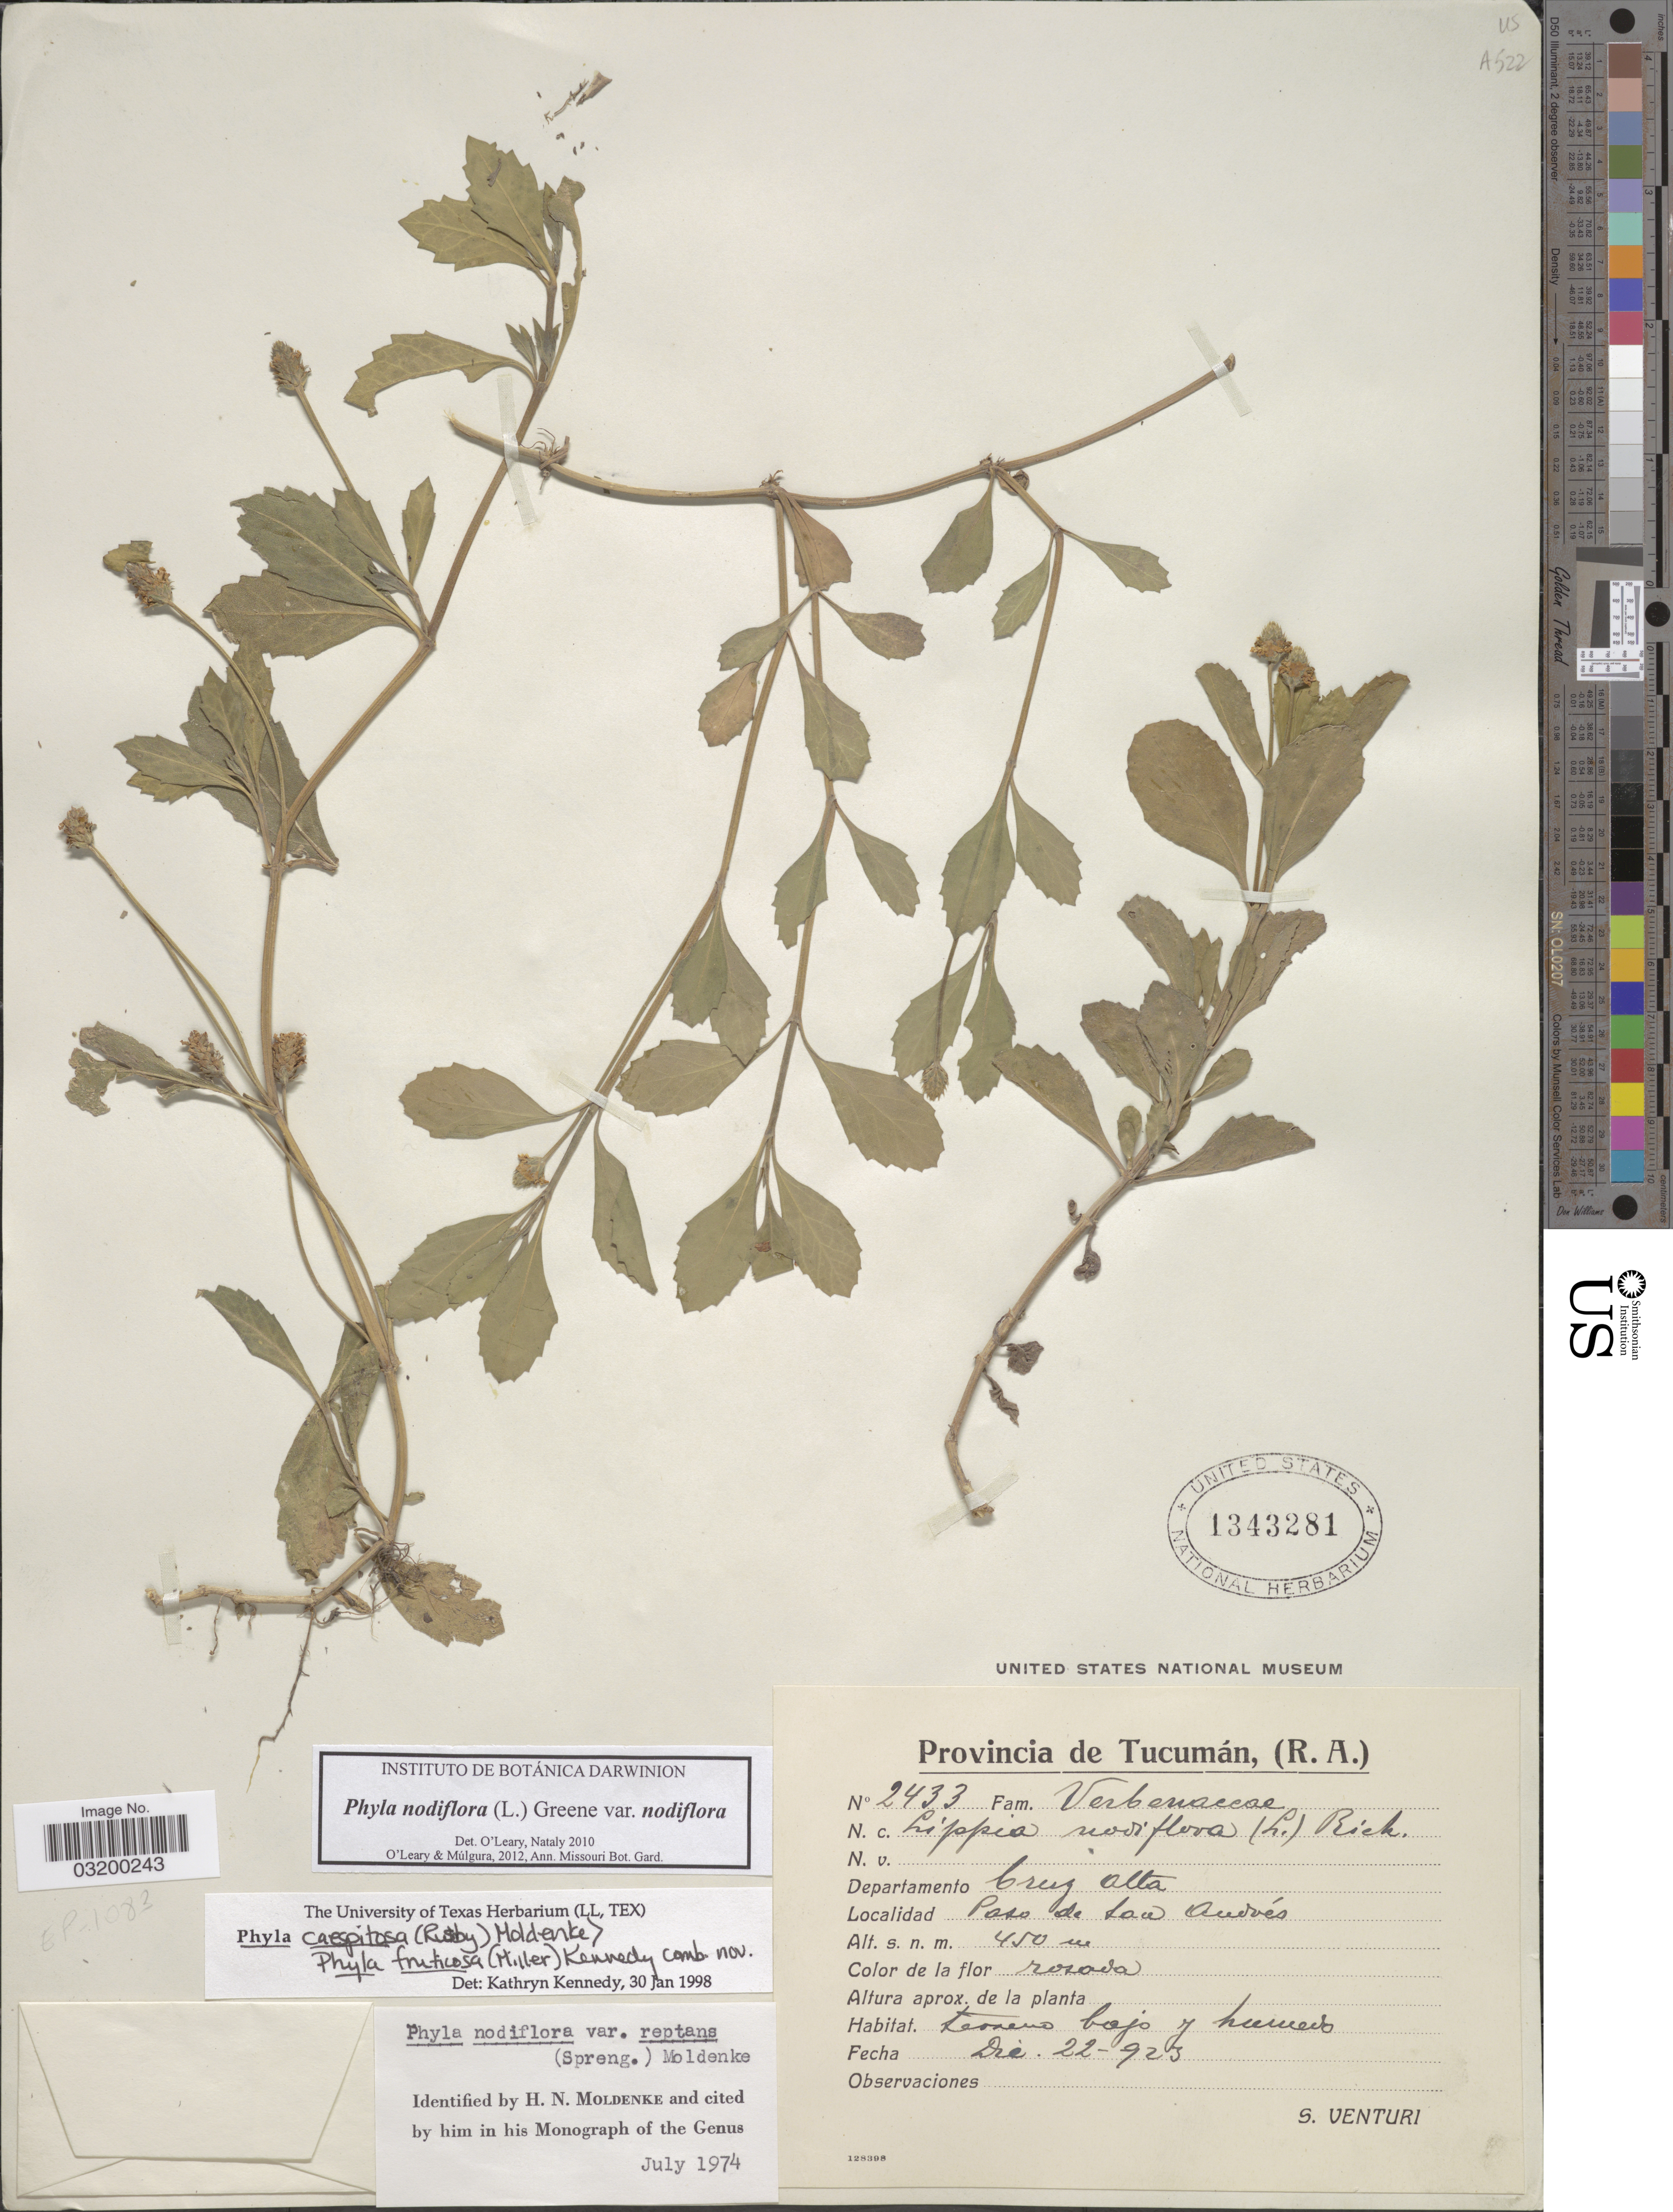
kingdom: Plantae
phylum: Tracheophyta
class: Magnoliopsida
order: Lamiales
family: Verbenaceae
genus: Phyla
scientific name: Phyla nodiflora var. nodiflora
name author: (L.) Greene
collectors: S. Venturi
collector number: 2433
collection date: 1923-12-22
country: Argentina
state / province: Tucuman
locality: Departamento Cruz Alta, Paso de San Andrés.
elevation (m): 450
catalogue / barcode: US 1343281